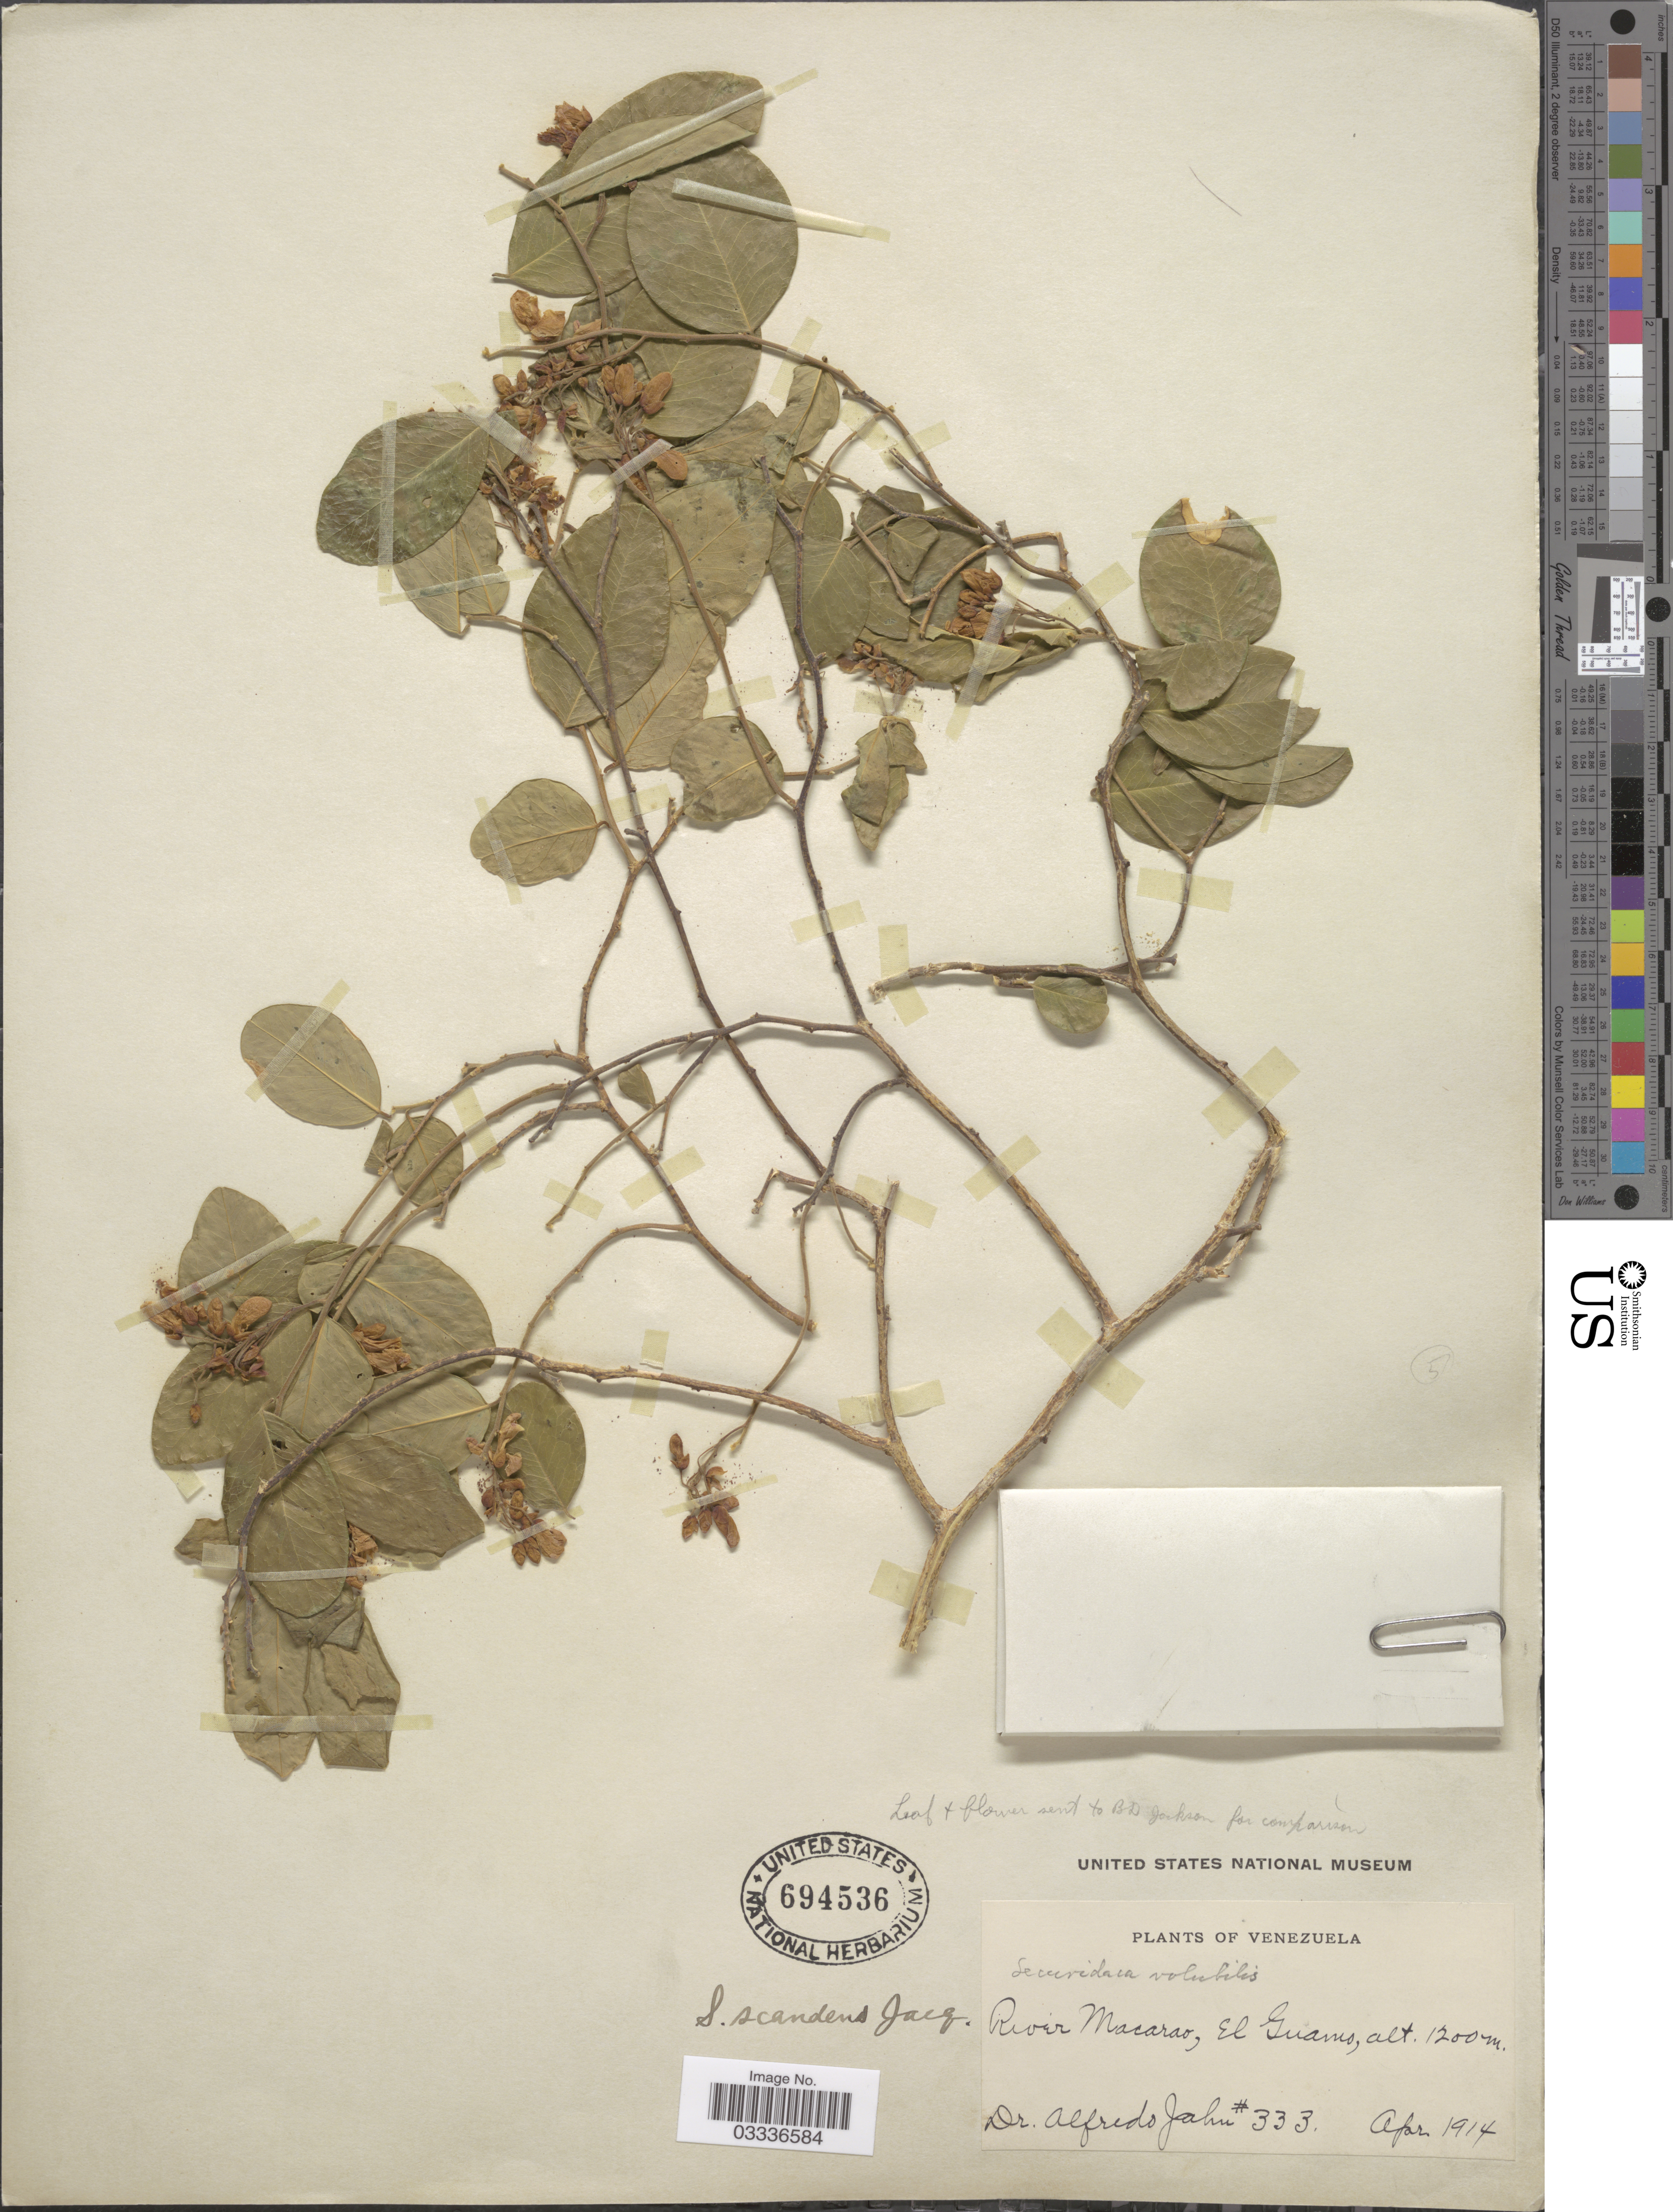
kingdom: Plantae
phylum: Tracheophyta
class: Magnoliopsida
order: Fabales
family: Polygalaceae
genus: Securidaca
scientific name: Securidaca scandens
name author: Jacq.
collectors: A. Jahn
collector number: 333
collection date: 1914-04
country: Venezuela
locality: River Macarao, El Guamo.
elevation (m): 1200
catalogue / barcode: US 694536